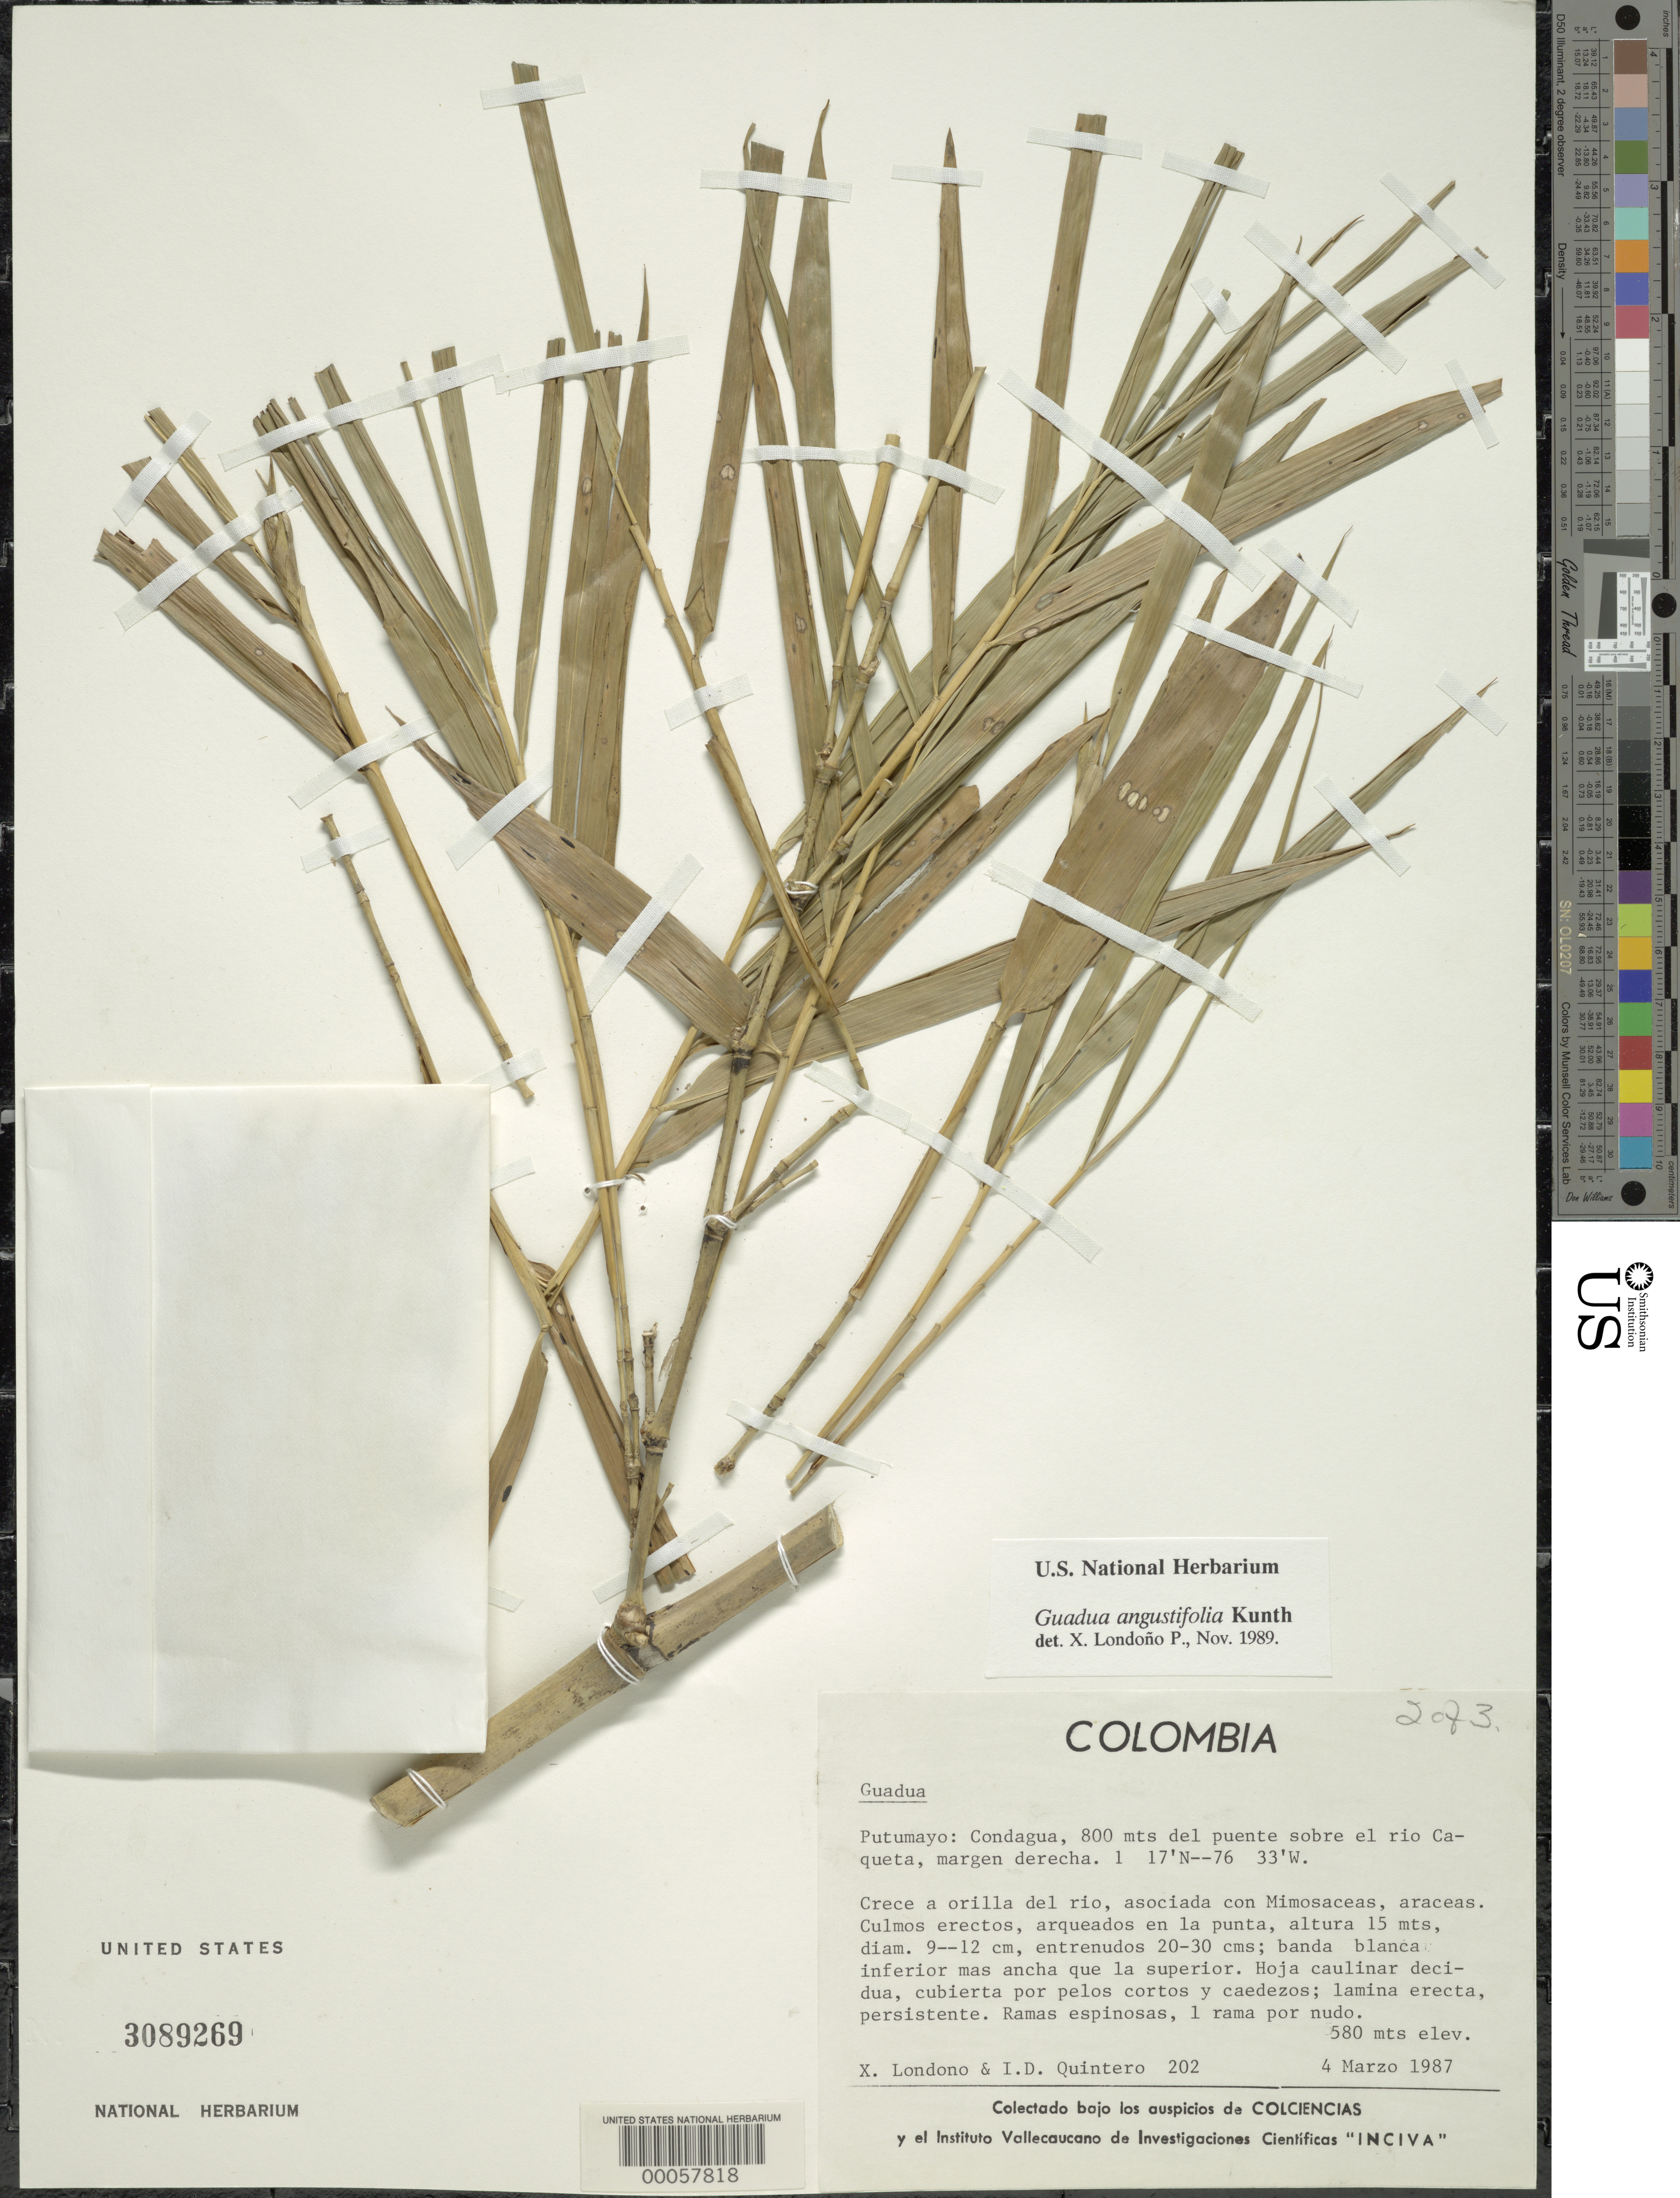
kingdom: Plantae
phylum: Tracheophyta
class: Liliopsida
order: Poales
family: Poaceae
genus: Guadua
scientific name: Guadua angustifolia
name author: Kunth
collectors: X. Londoño & I. Quintero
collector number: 202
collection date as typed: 04 Mar 1987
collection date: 1987-03-04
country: Colombia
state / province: Putumayo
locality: Condagua, 800m above the Rio Caqueta, right side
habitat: Edge of river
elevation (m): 580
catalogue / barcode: US 3089269